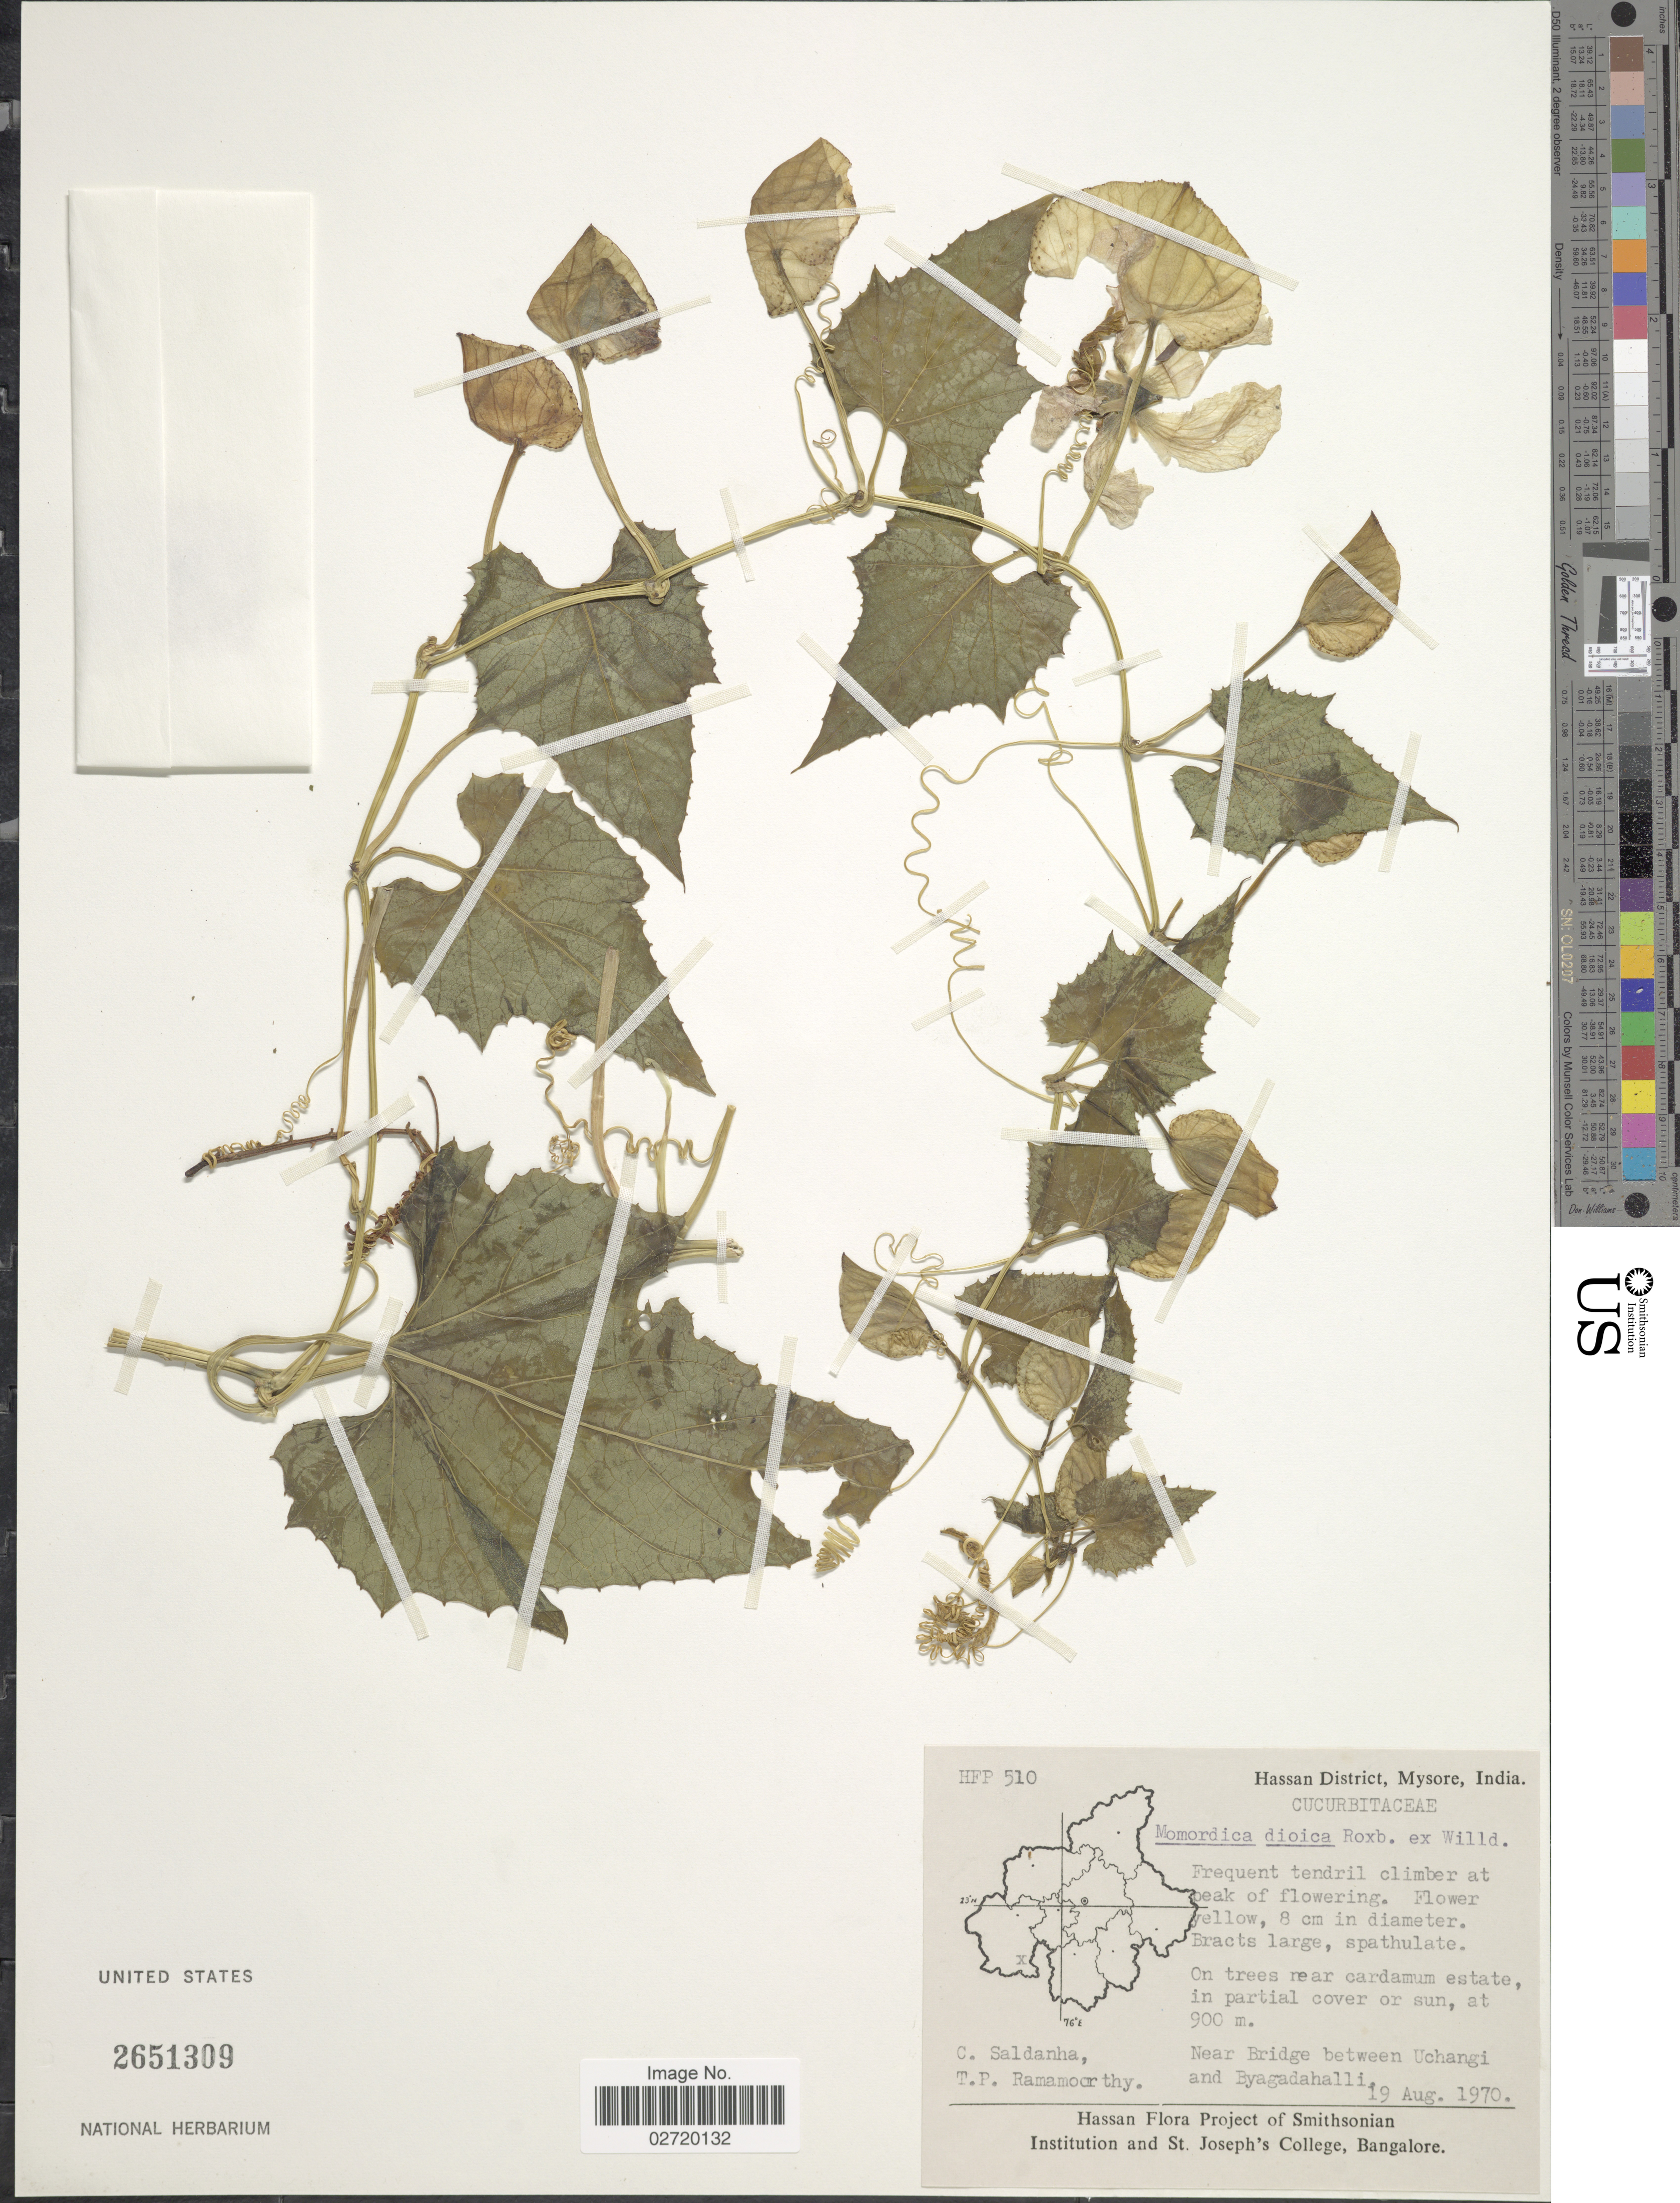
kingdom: Plantae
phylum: Tracheophyta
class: Magnoliopsida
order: Cucurbitales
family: Cucurbitaceae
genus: Momordica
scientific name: Momordica dioica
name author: Roxb. ex Willd.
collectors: C. Saldanha & T. P. Ramamoorthy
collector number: HFP 510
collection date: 1970-08-19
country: India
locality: Hassan District, Mysore, Near Bridge between Uchangi and Byagadahalli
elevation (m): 900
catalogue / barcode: US 2651309